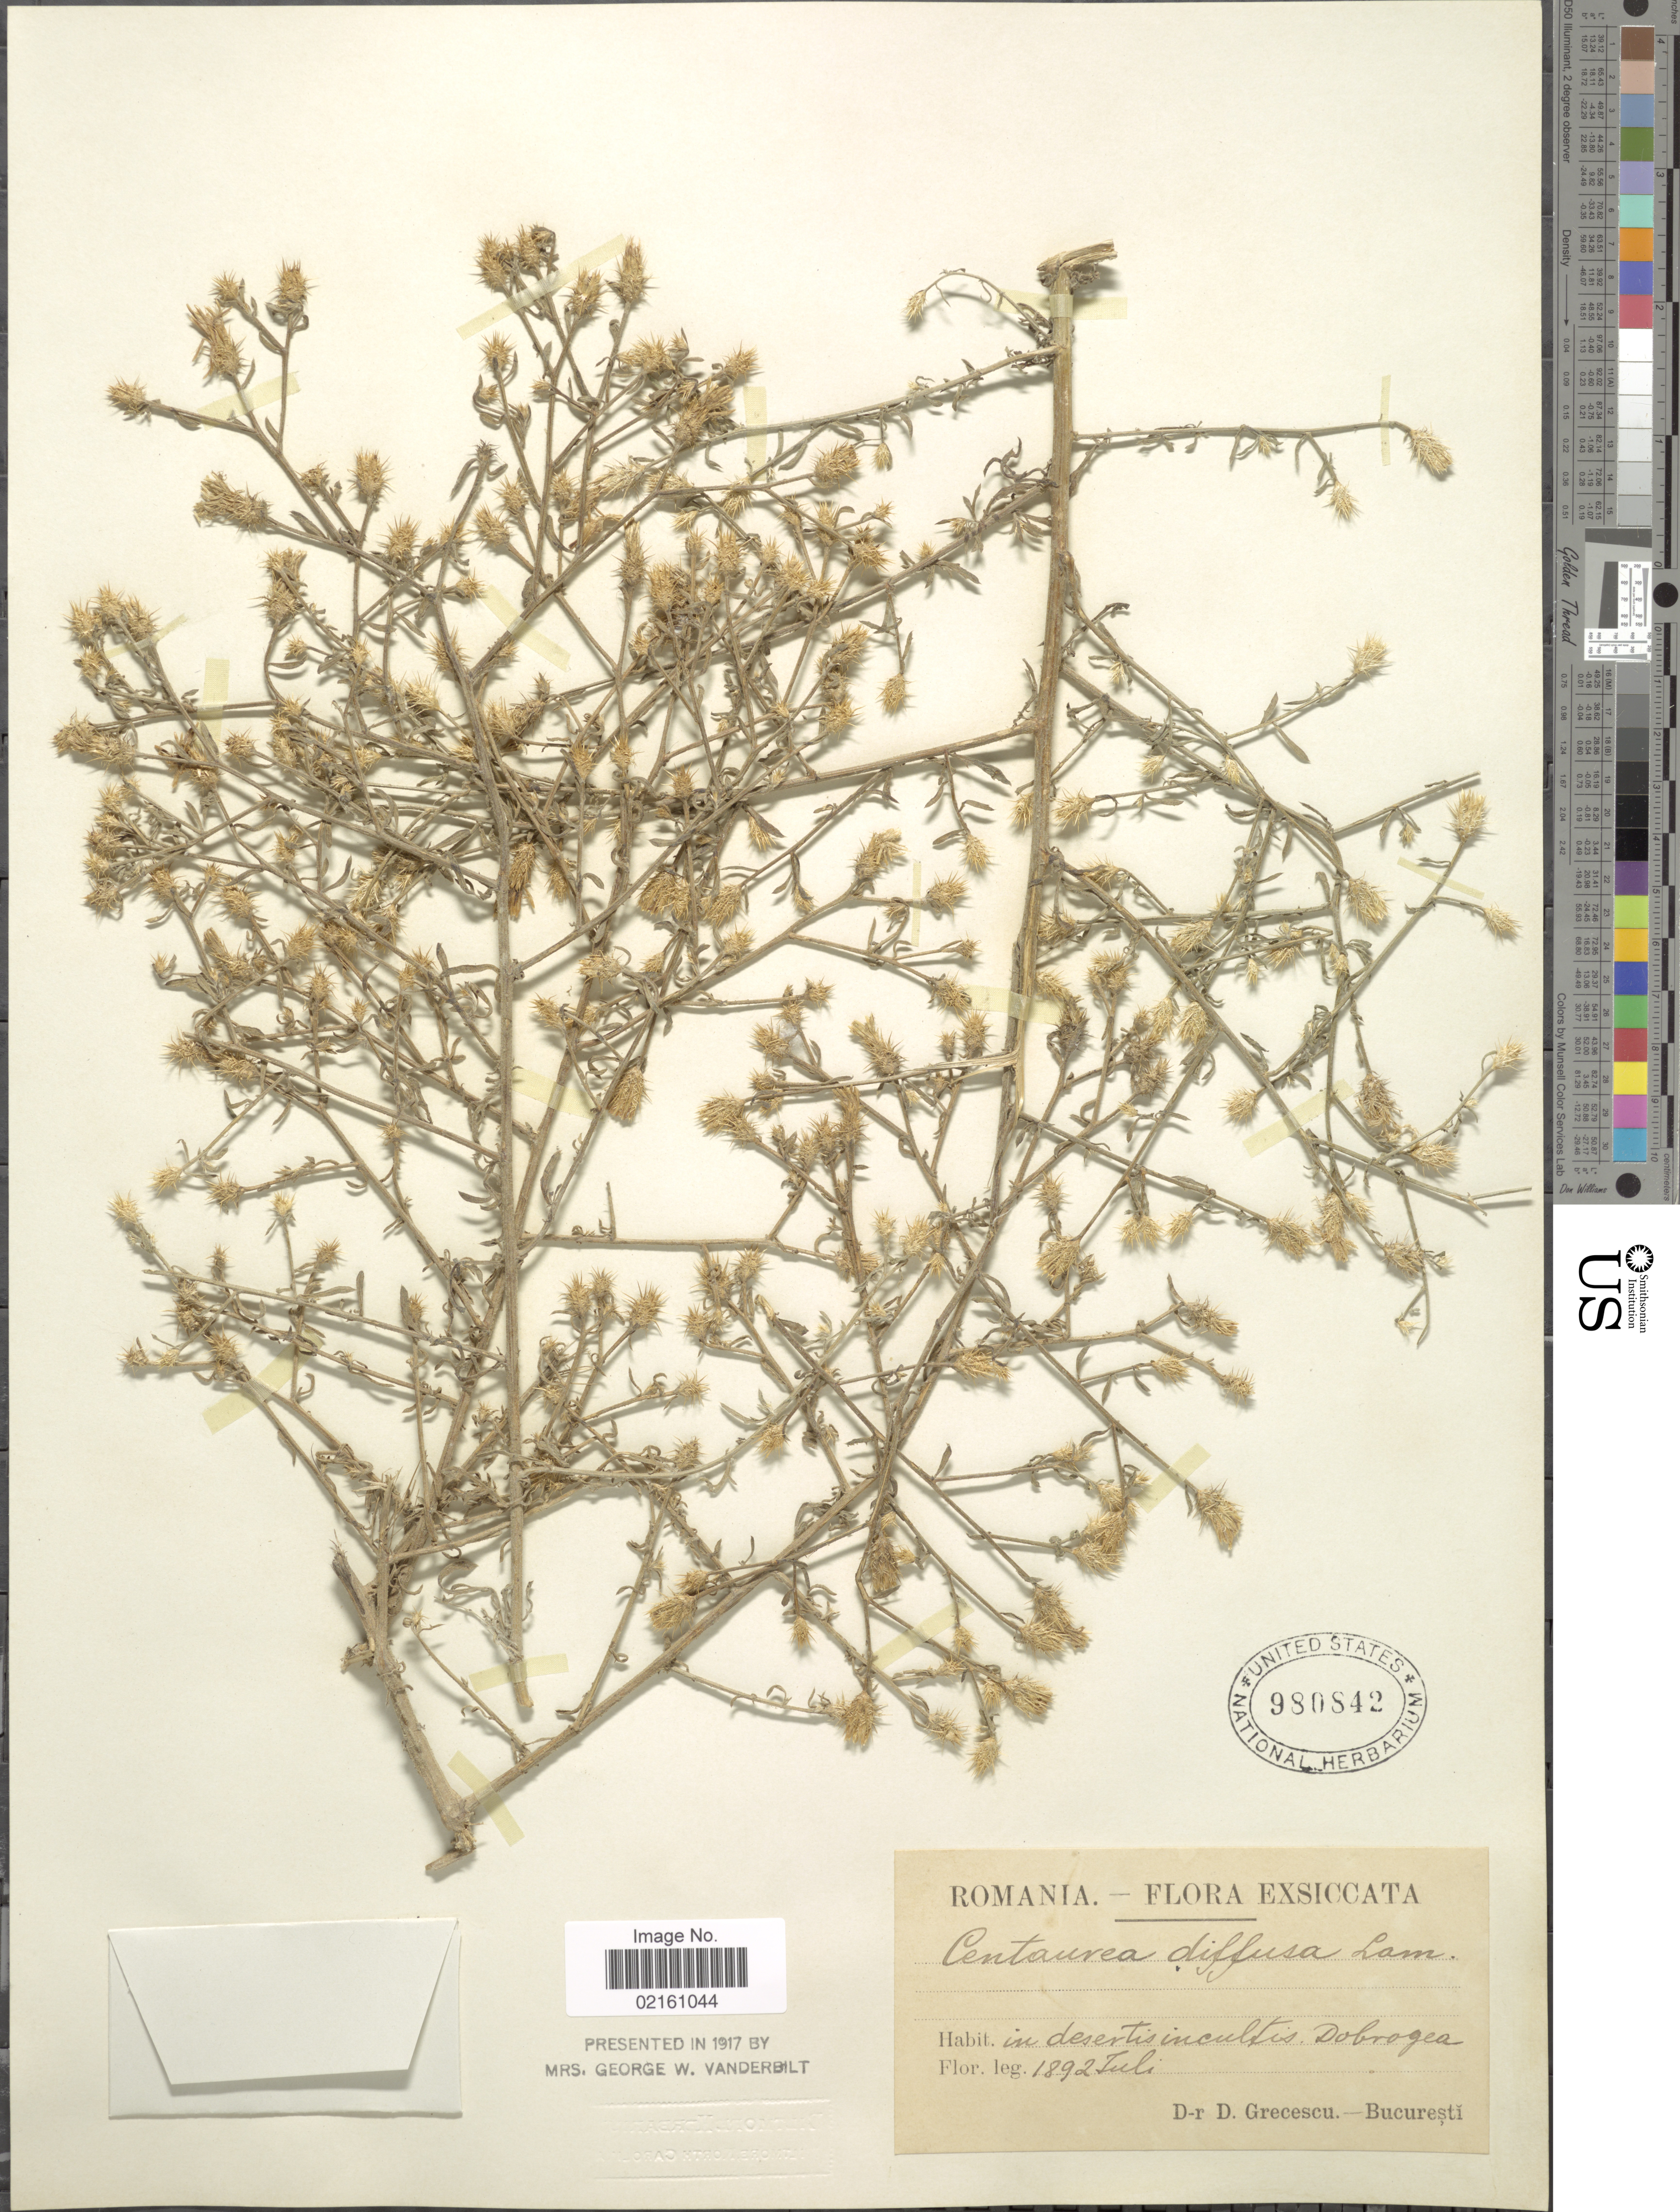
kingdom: Plantae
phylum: Tracheophyta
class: Magnoliopsida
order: Asterales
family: Asteraceae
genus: Centaurea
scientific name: Centaurea diffusa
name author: Lam.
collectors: D. Grecescu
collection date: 1892-07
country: Romania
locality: Dobrogea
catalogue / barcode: US 980842